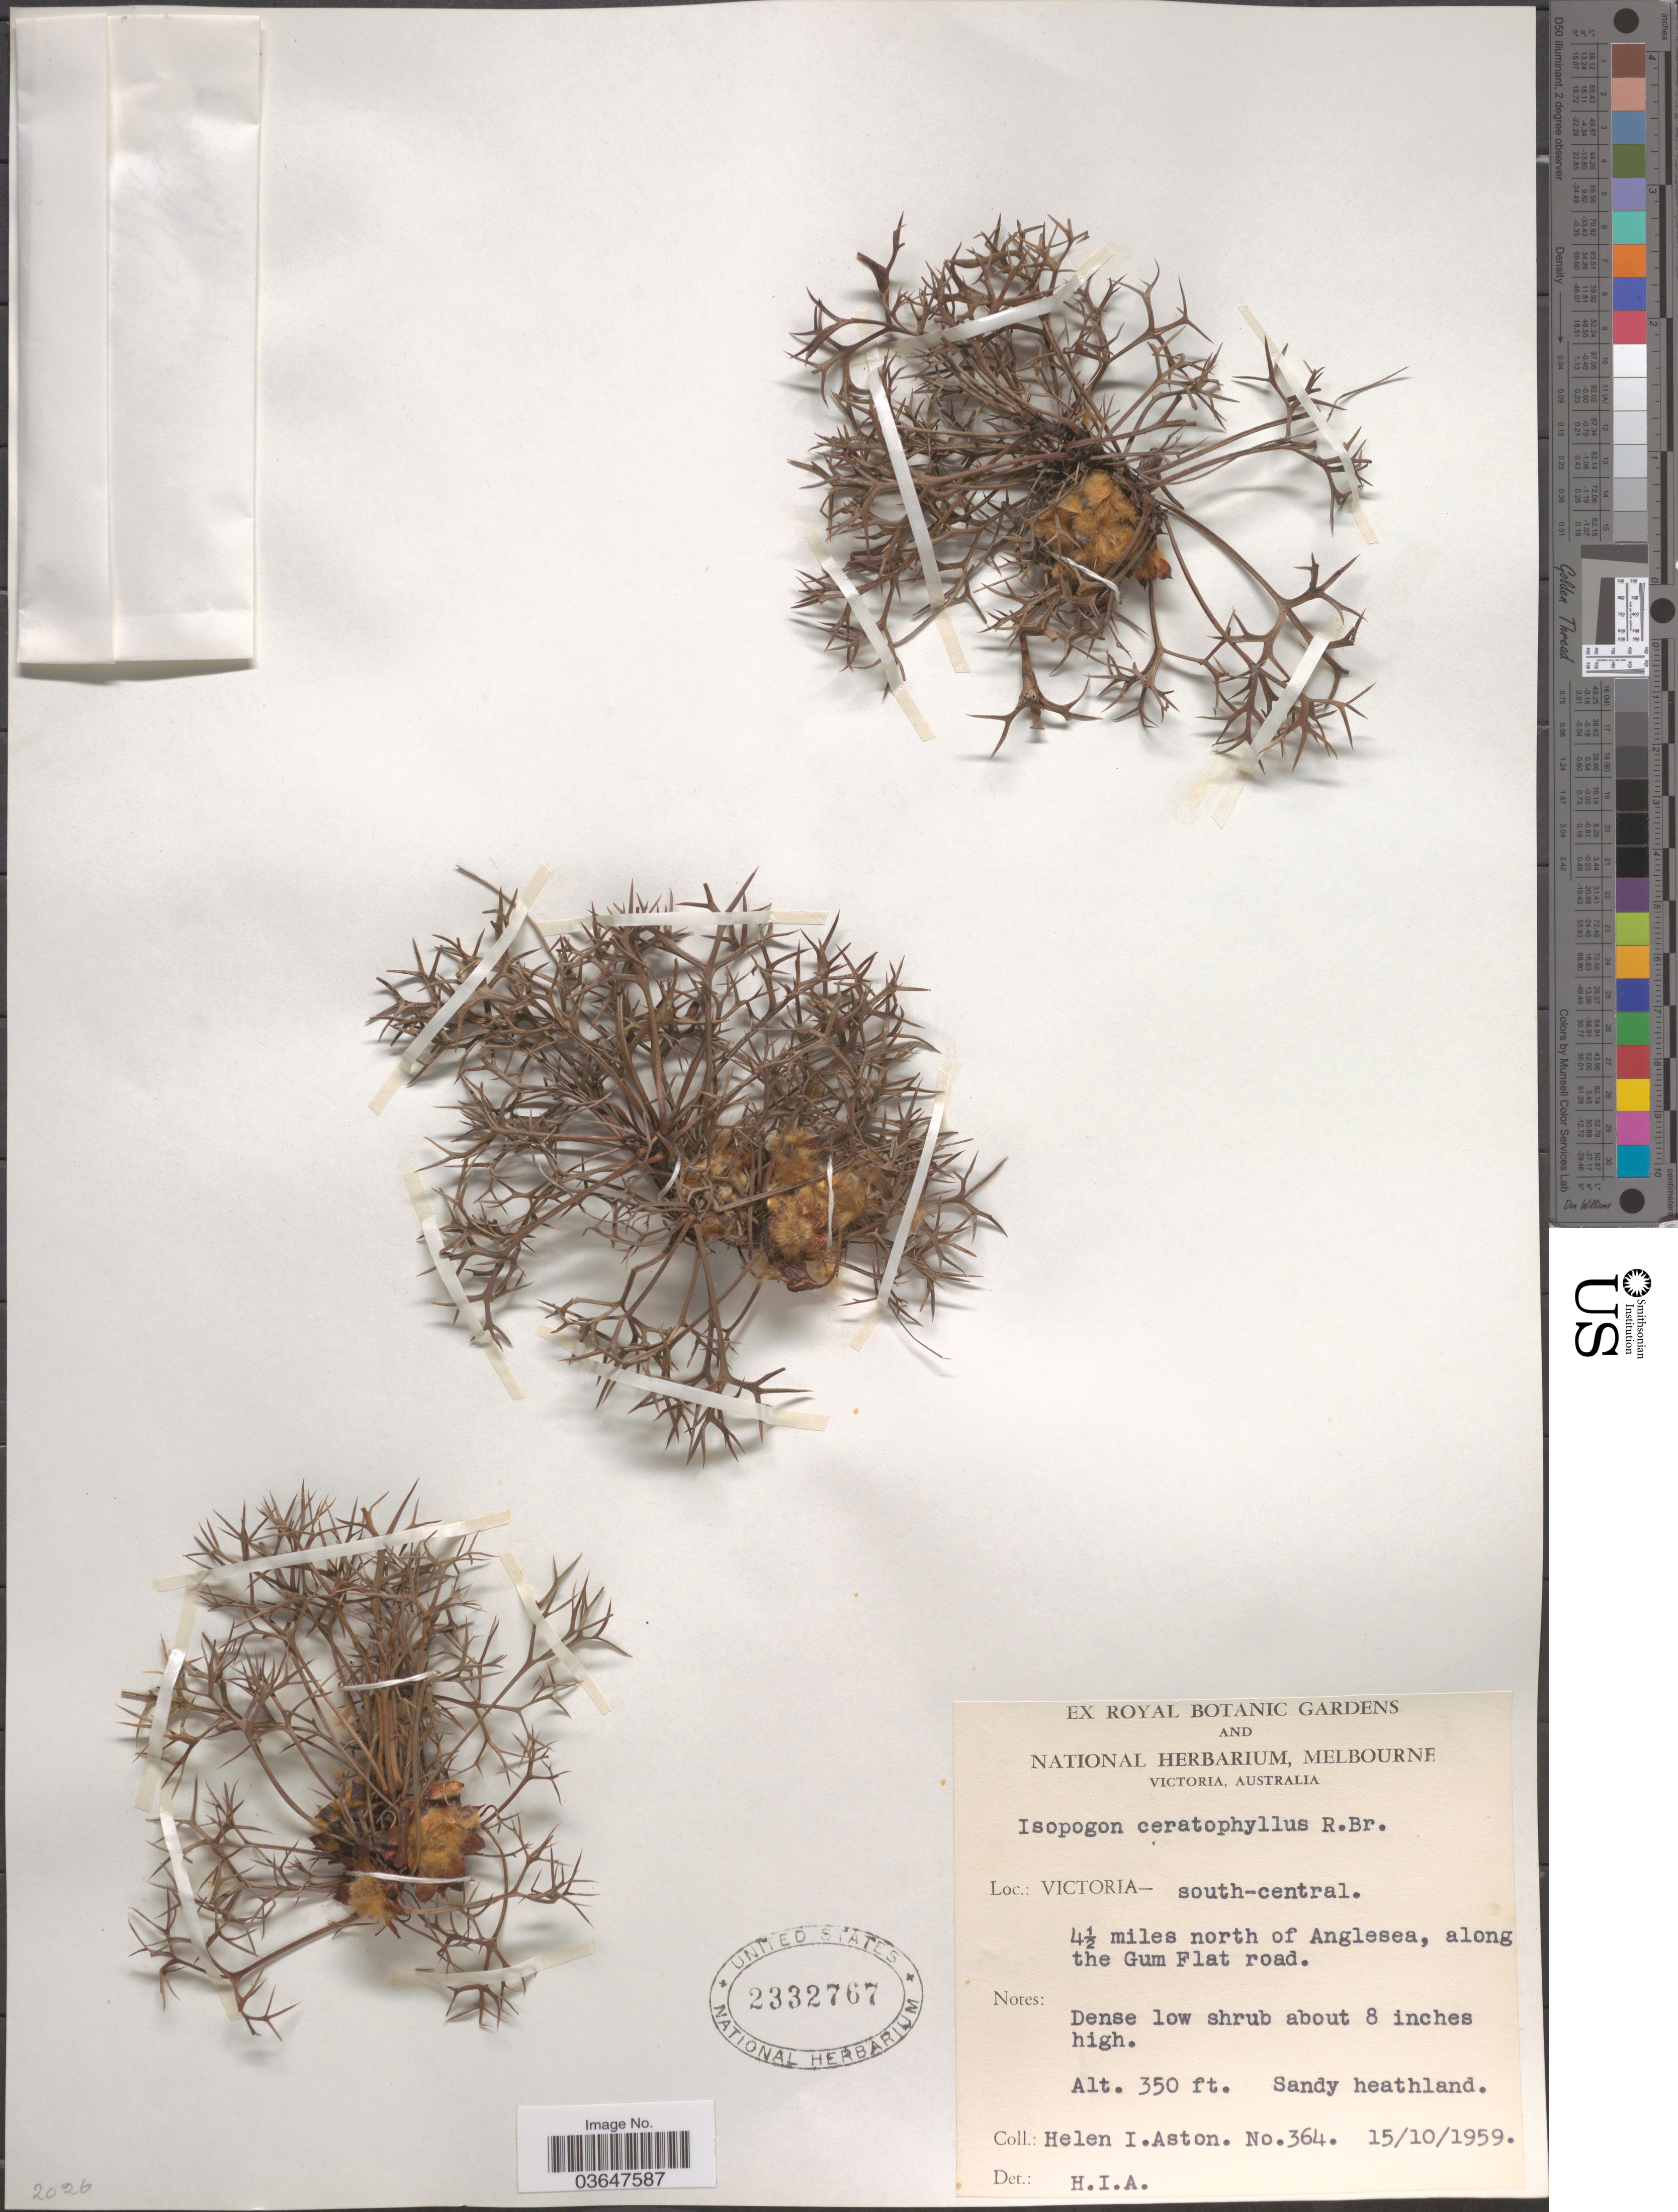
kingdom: Plantae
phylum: Tracheophyta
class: Magnoliopsida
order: Proteales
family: Proteaceae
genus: Isopogon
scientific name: Isopogon ceratophyllus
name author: R. Br.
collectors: H. I. Aston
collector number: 364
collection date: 1959-10-15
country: Australia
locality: Victoria- south-central. 4½ miles north of Anglesea, along the Gum Flat road.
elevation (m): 107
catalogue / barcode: US 2332767